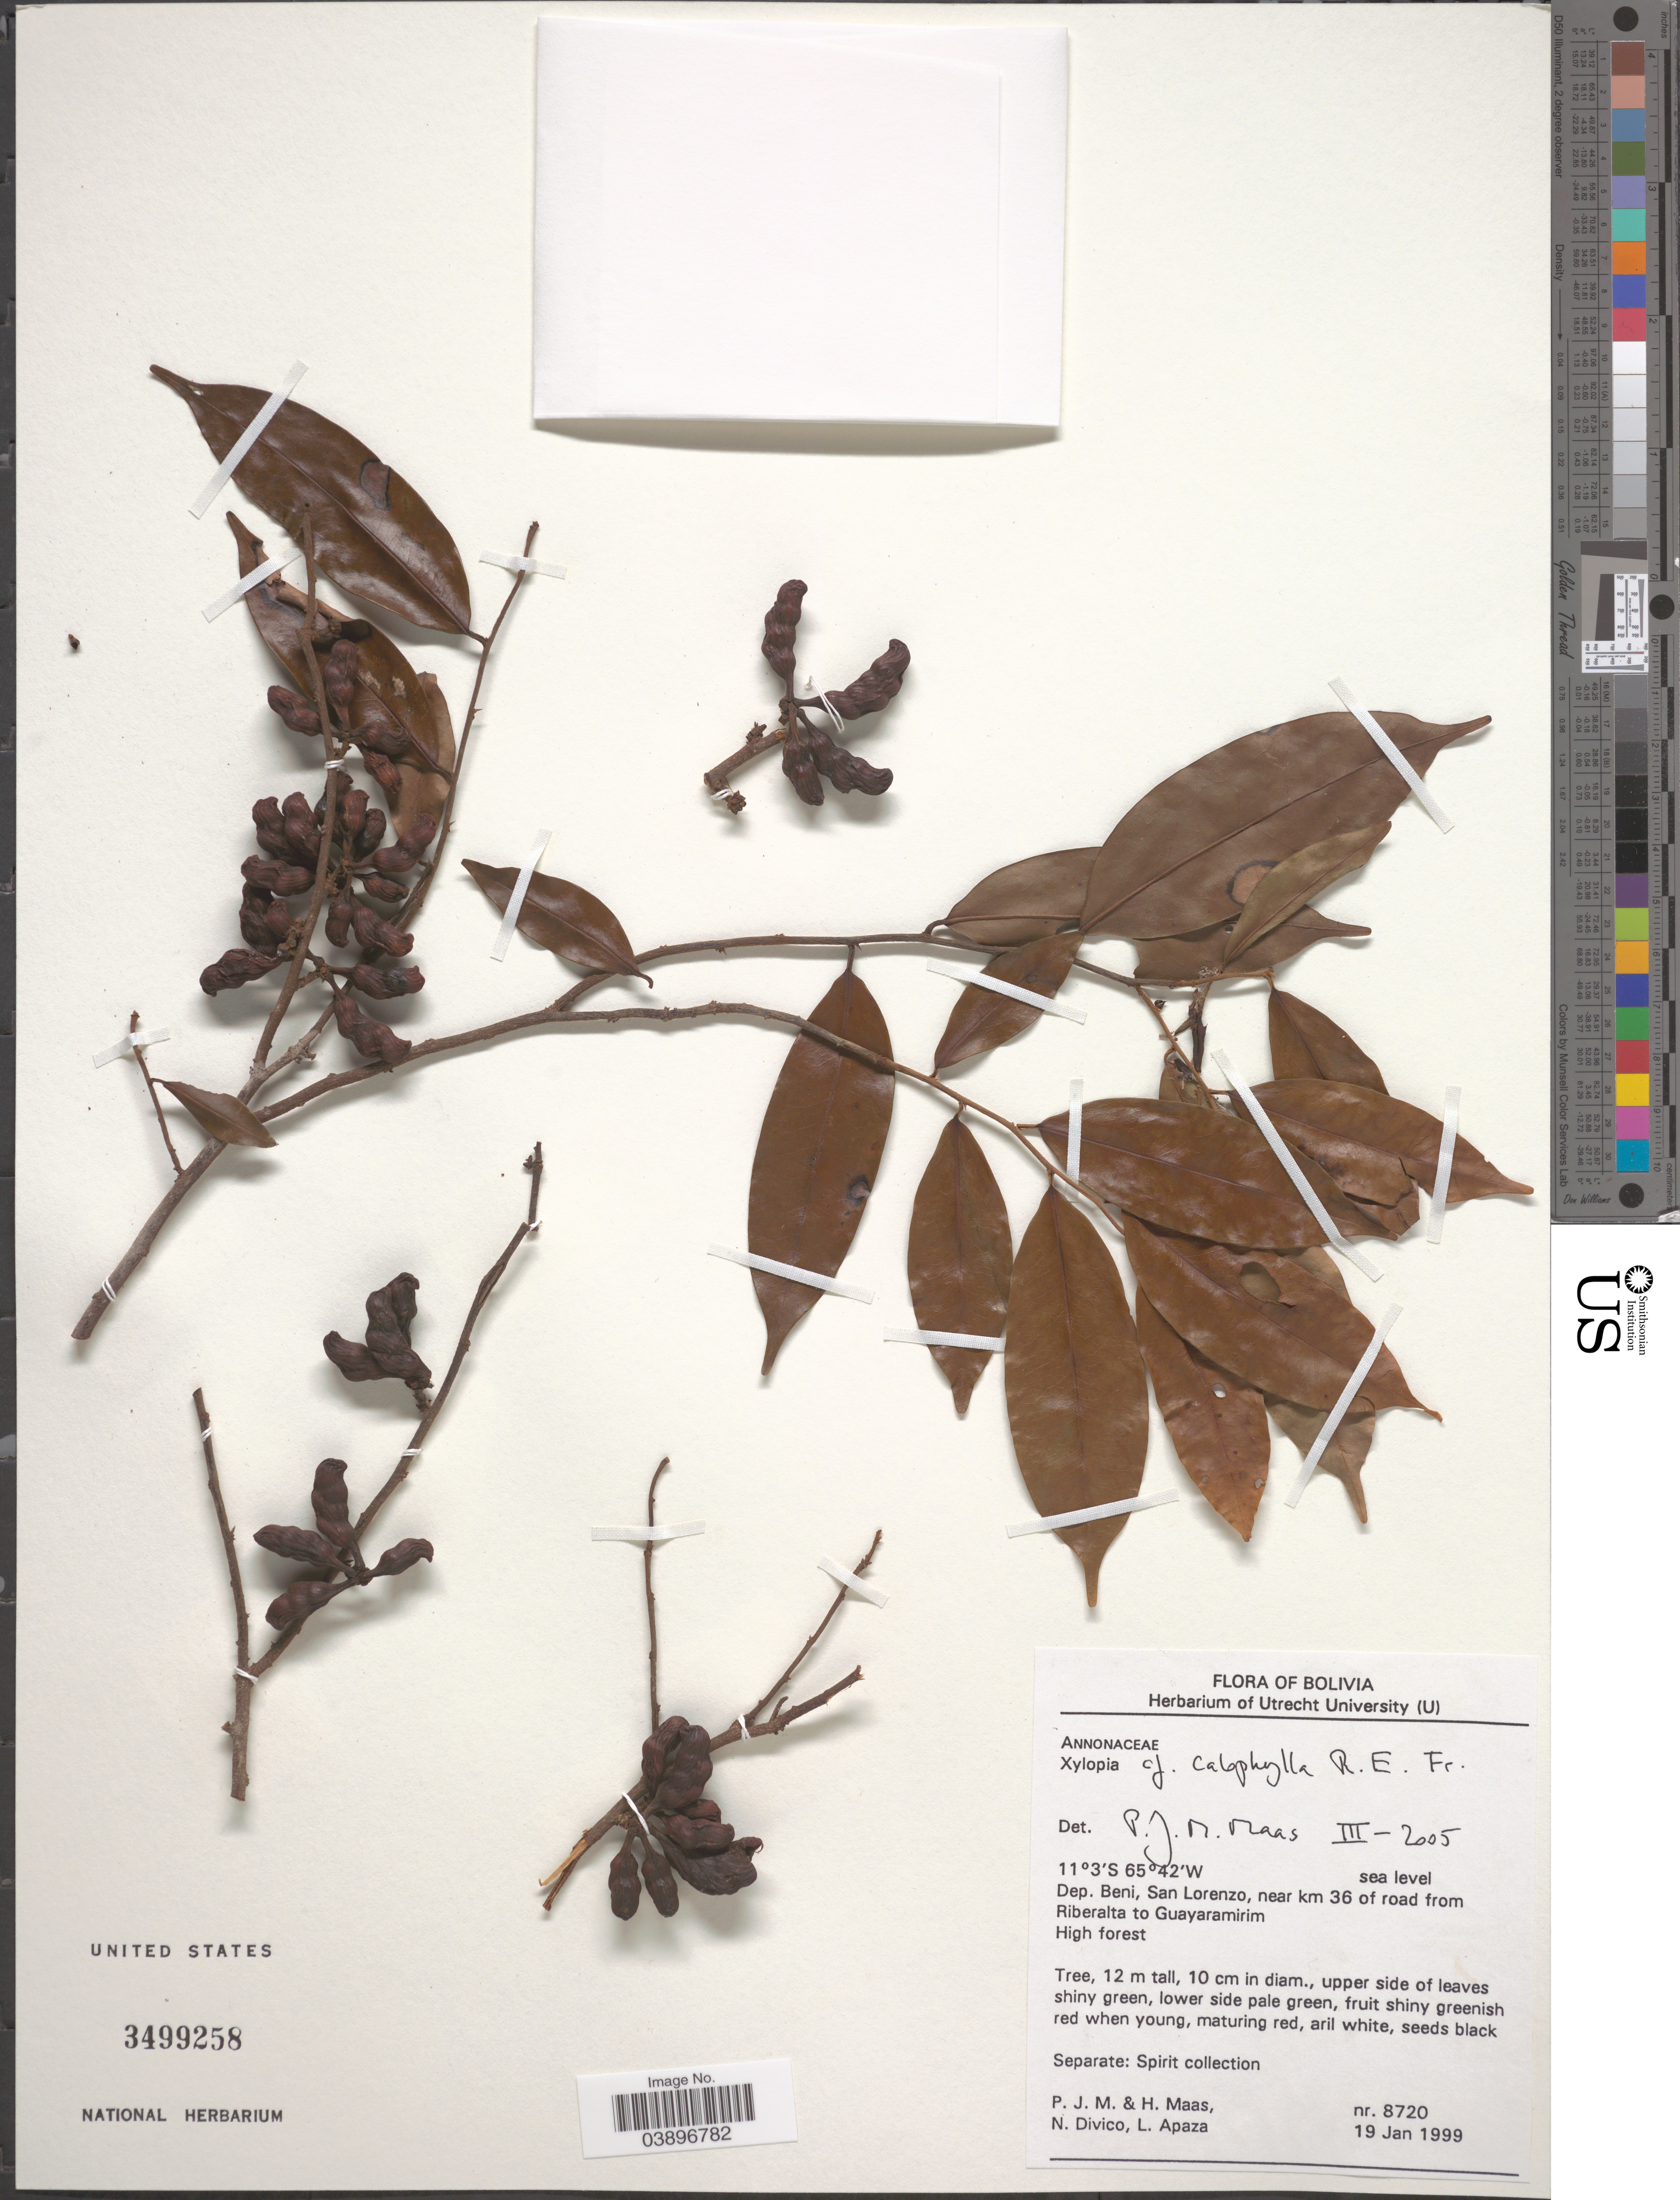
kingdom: Plantae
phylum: Tracheophyta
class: Magnoliopsida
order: Magnoliales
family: Annonaceae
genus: Xylopia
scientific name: Xylopia calophylla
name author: R.E. Fr.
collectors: P. Maas, H. Maas, N. Divico & L. Apaza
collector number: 8720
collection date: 1999-01-19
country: Bolivia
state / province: Beni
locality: Dep. Beni, San Lorenzo, near km 36 of road from Riberalta to Guayaramirim.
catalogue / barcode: US 3499258